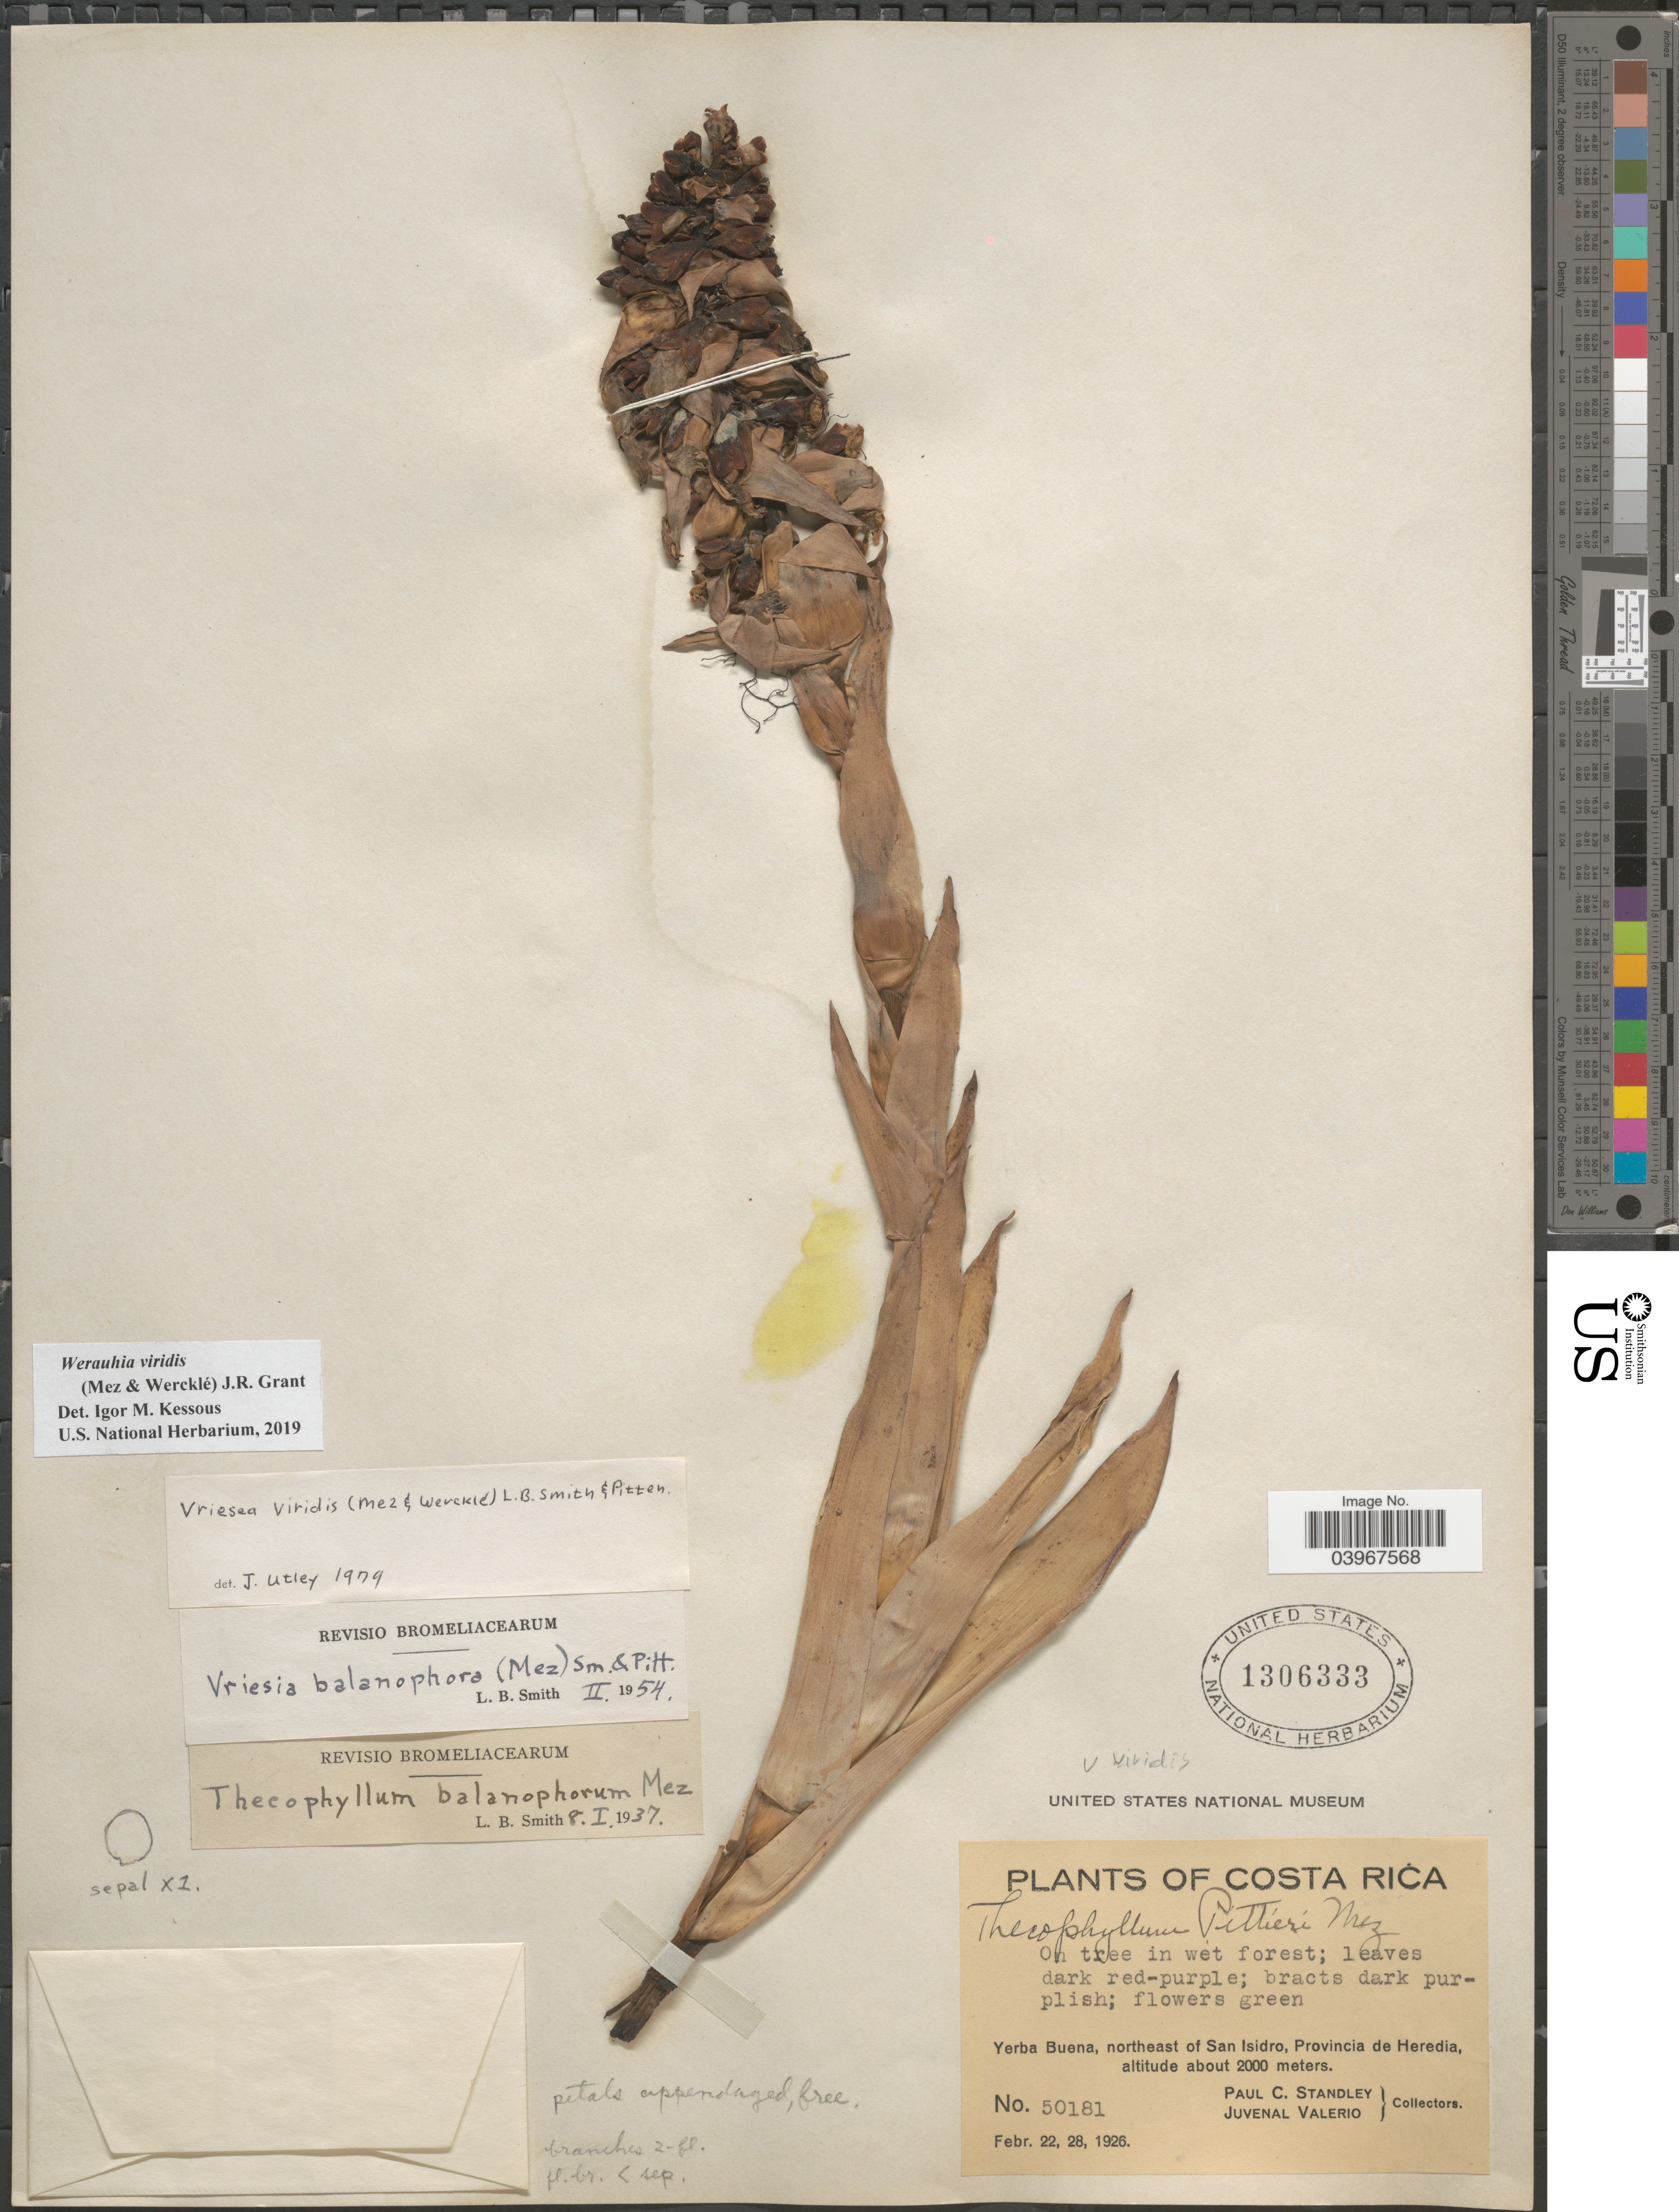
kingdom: Plantae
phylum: Tracheophyta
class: Liliopsida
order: Poales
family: Bromeliaceae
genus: Werauhia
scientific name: Werauhia viridis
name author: (Mez & Wercklé) J.R. Grant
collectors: P. C. Standley & J. Valerio R.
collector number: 50181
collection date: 1926-02-22/1926-02-28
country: Costa Rica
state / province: Heredia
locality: On tree in wet forest; Yerba Buena, northeast of San Isidro.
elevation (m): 2000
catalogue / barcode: US 1306333